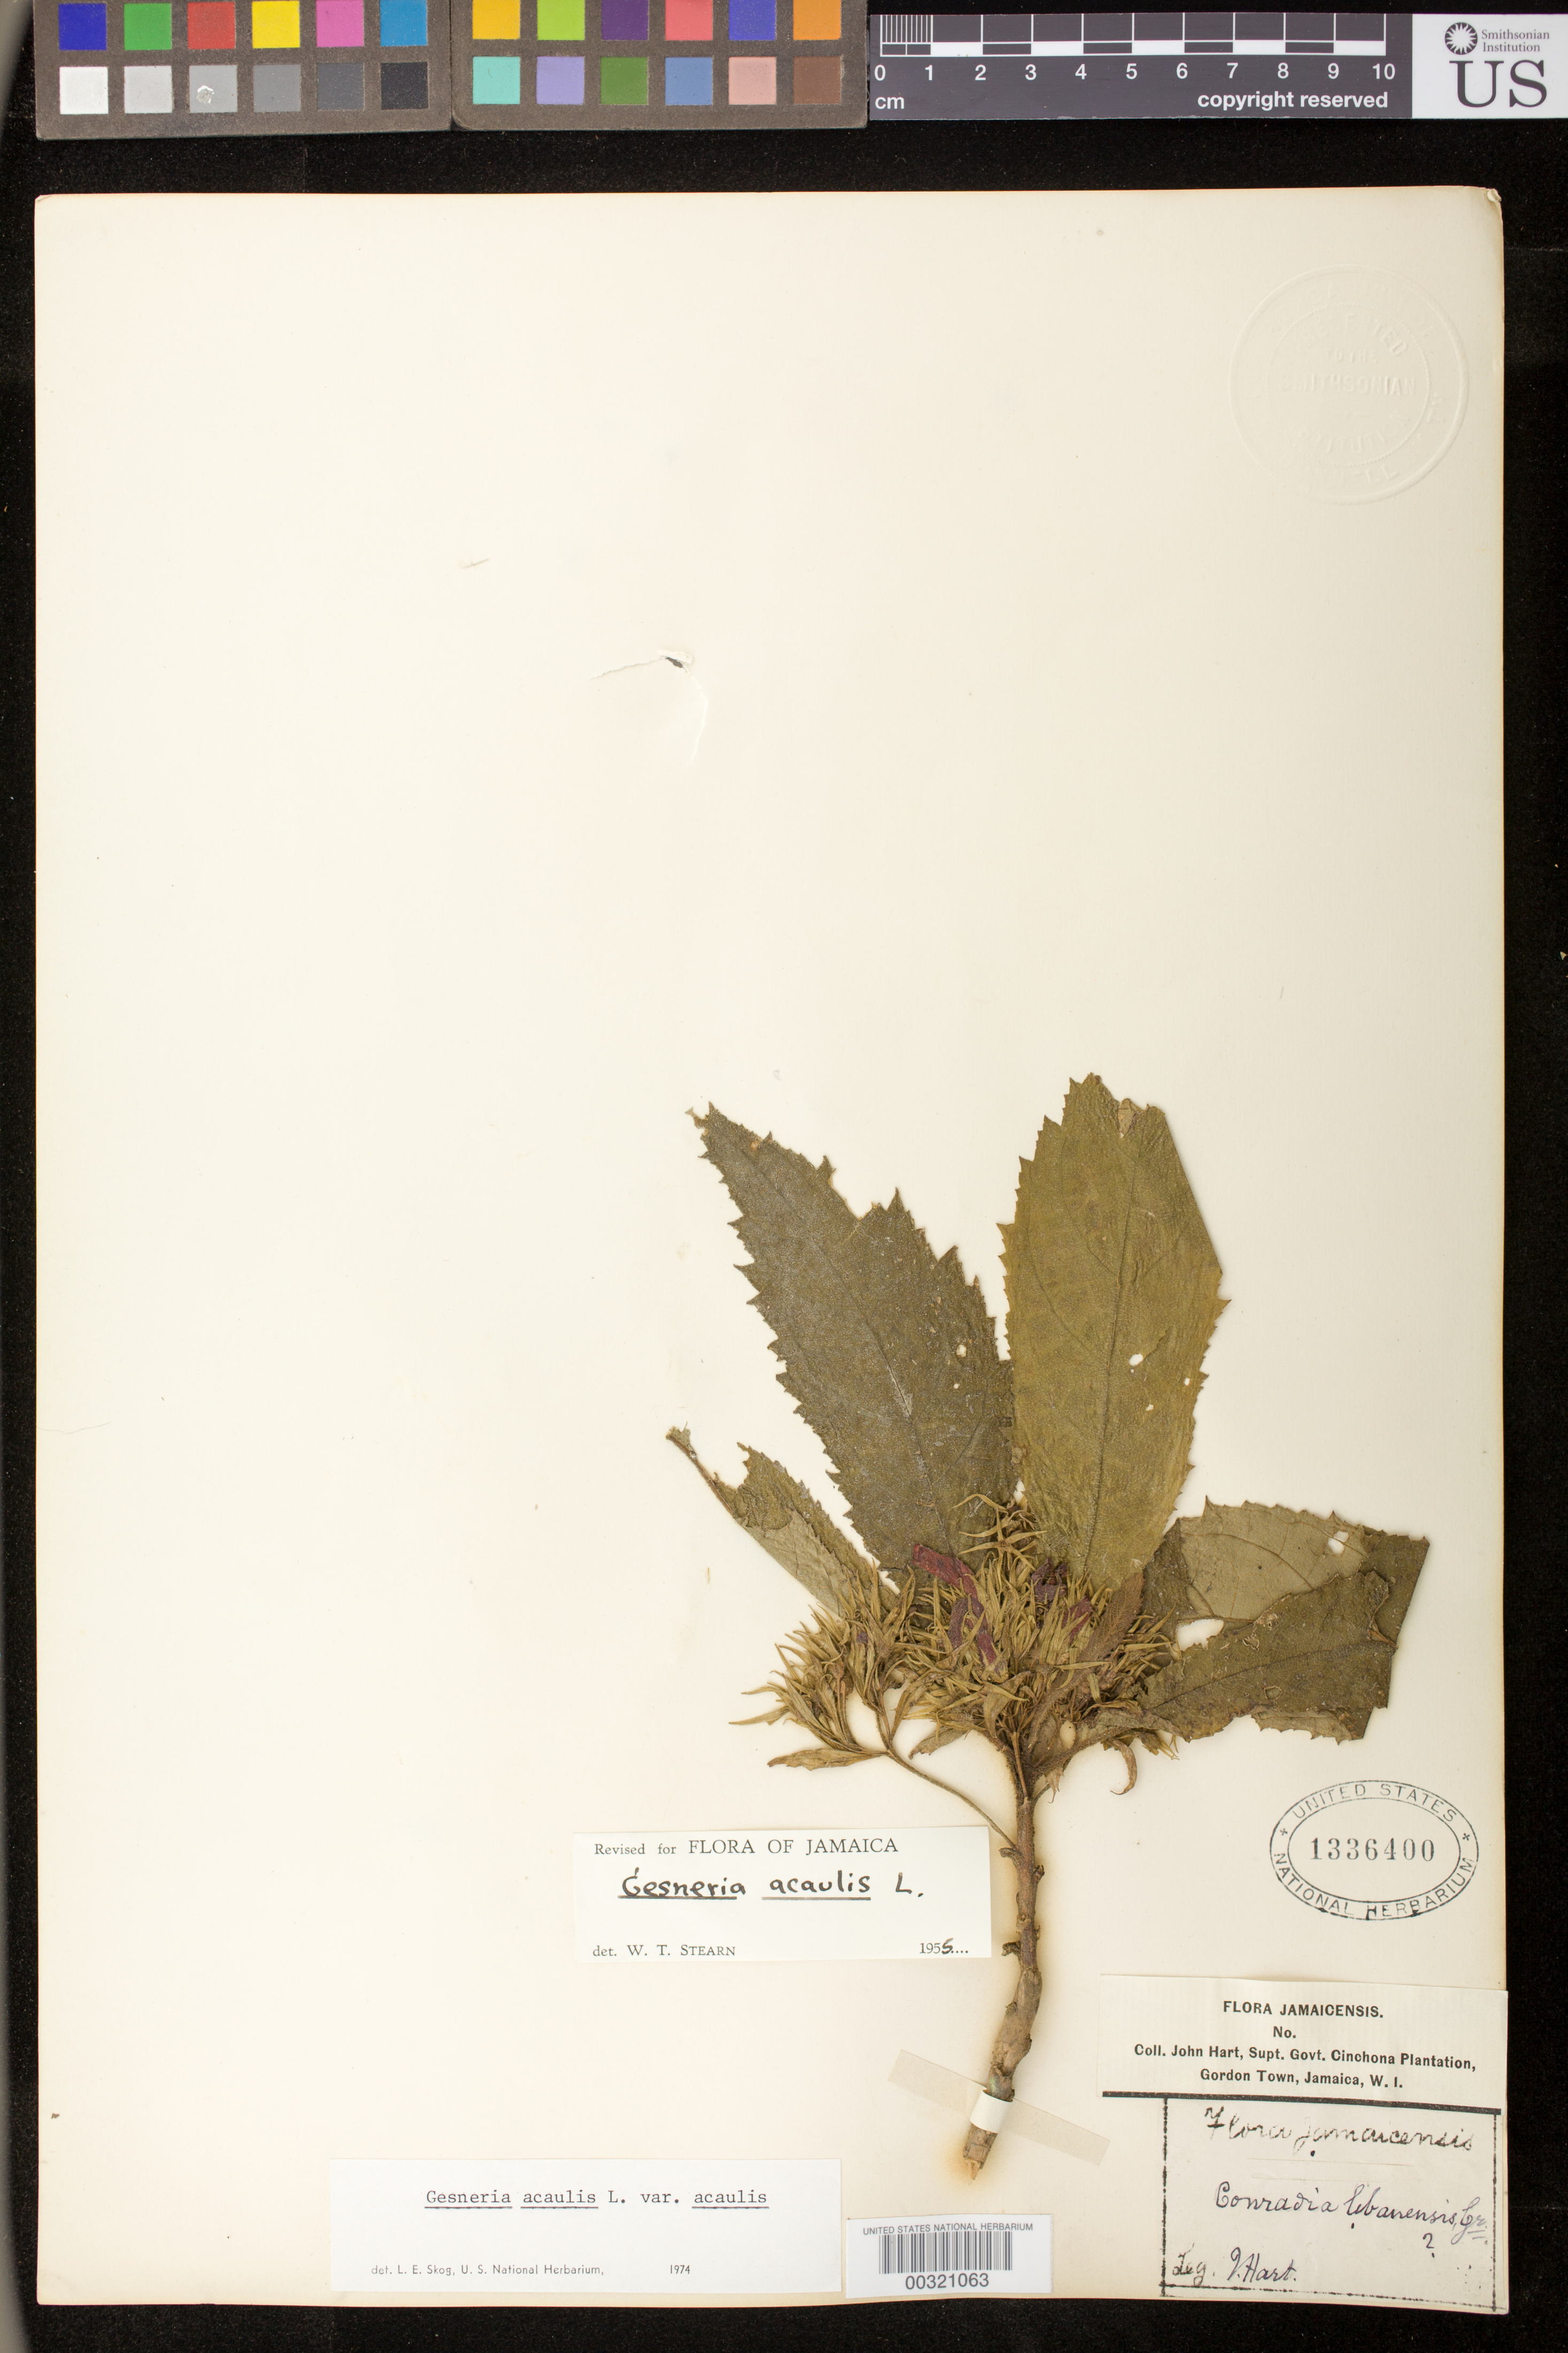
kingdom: Plantae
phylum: Tracheophyta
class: Magnoliopsida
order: Lamiales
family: Gesneriaceae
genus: Gesneria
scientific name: Gesneria acaulis var. acaulis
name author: L.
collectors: J. Hart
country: Jamaica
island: Jamaica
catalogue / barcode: US 1336400